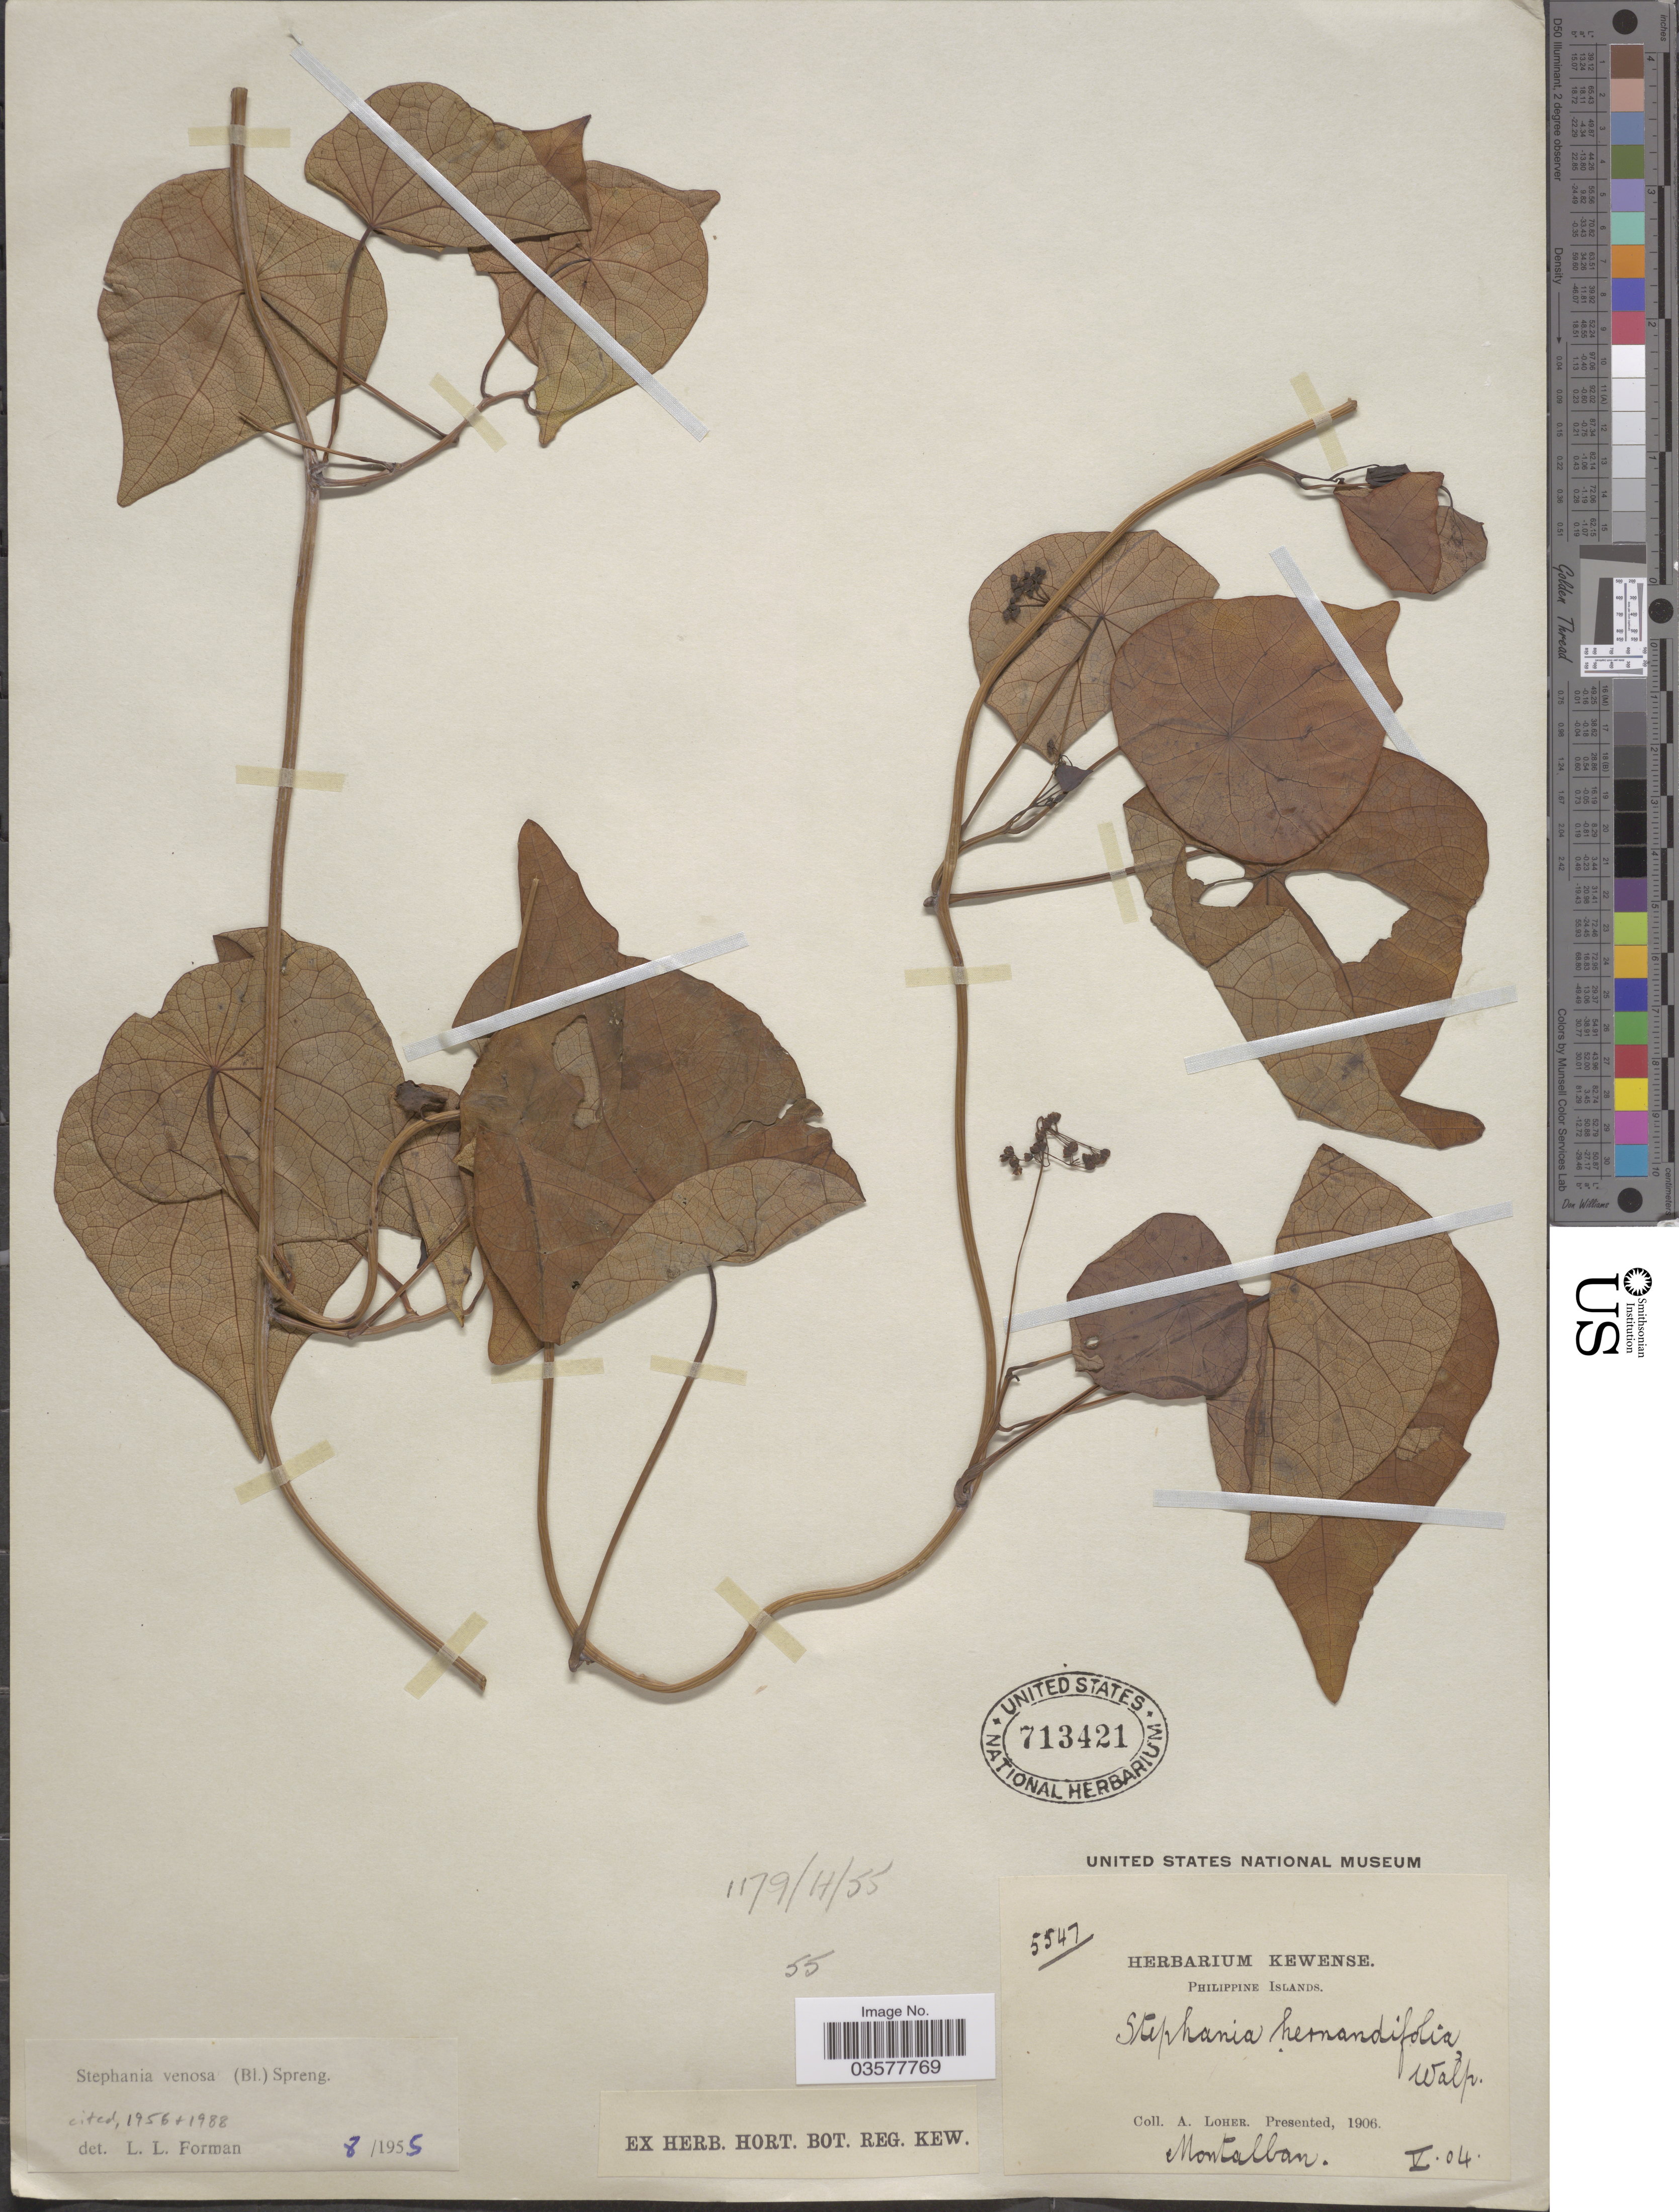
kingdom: Plantae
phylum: Tracheophyta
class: Magnoliopsida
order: Ranunculales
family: Menispermaceae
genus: Stephania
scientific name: Stephania venosa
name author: Spreng.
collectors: A. Loher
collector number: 5547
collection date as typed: Transcribed d/m/y: /5/4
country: Philippines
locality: Philippine Islands. Montalban.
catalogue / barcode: US 713421